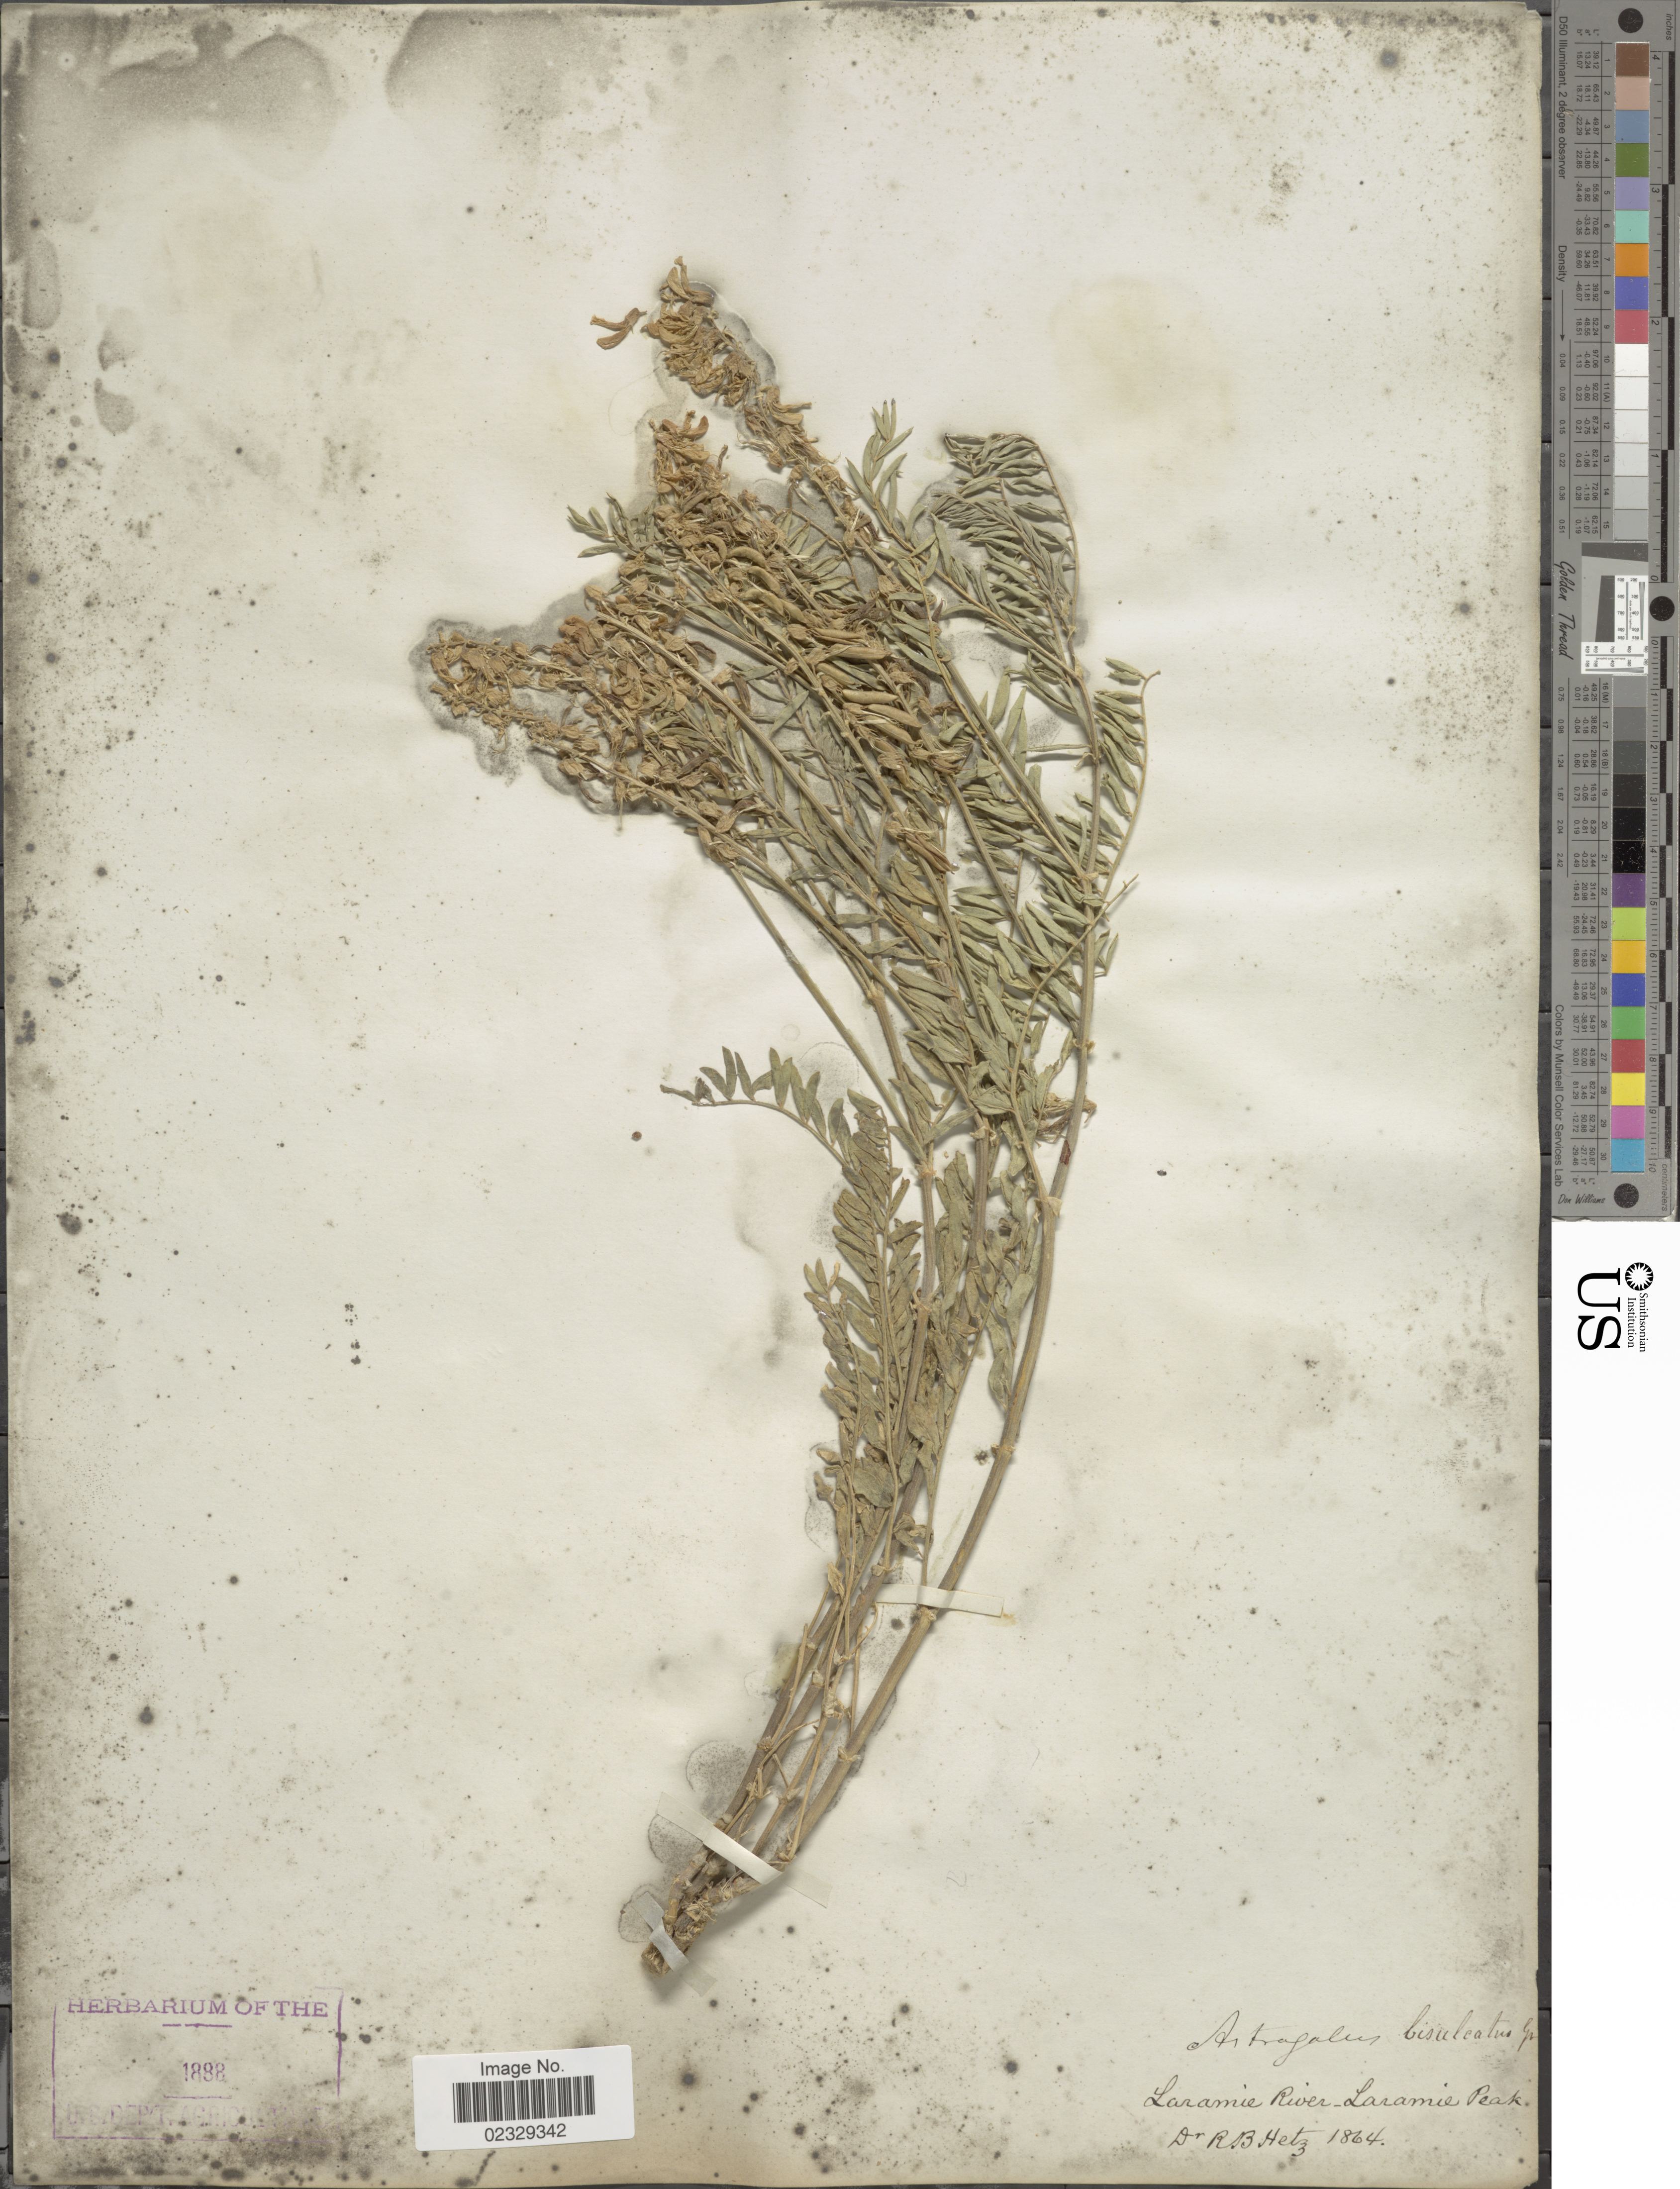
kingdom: Plantae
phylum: Tracheophyta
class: Magnoliopsida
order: Fabales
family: Fabaceae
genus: Astragalus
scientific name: Astragalus bisulcatus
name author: (Hook.) A. Gray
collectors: R. Hetz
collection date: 1864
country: United States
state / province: Wyoming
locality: Laramie River - Laramie Peak